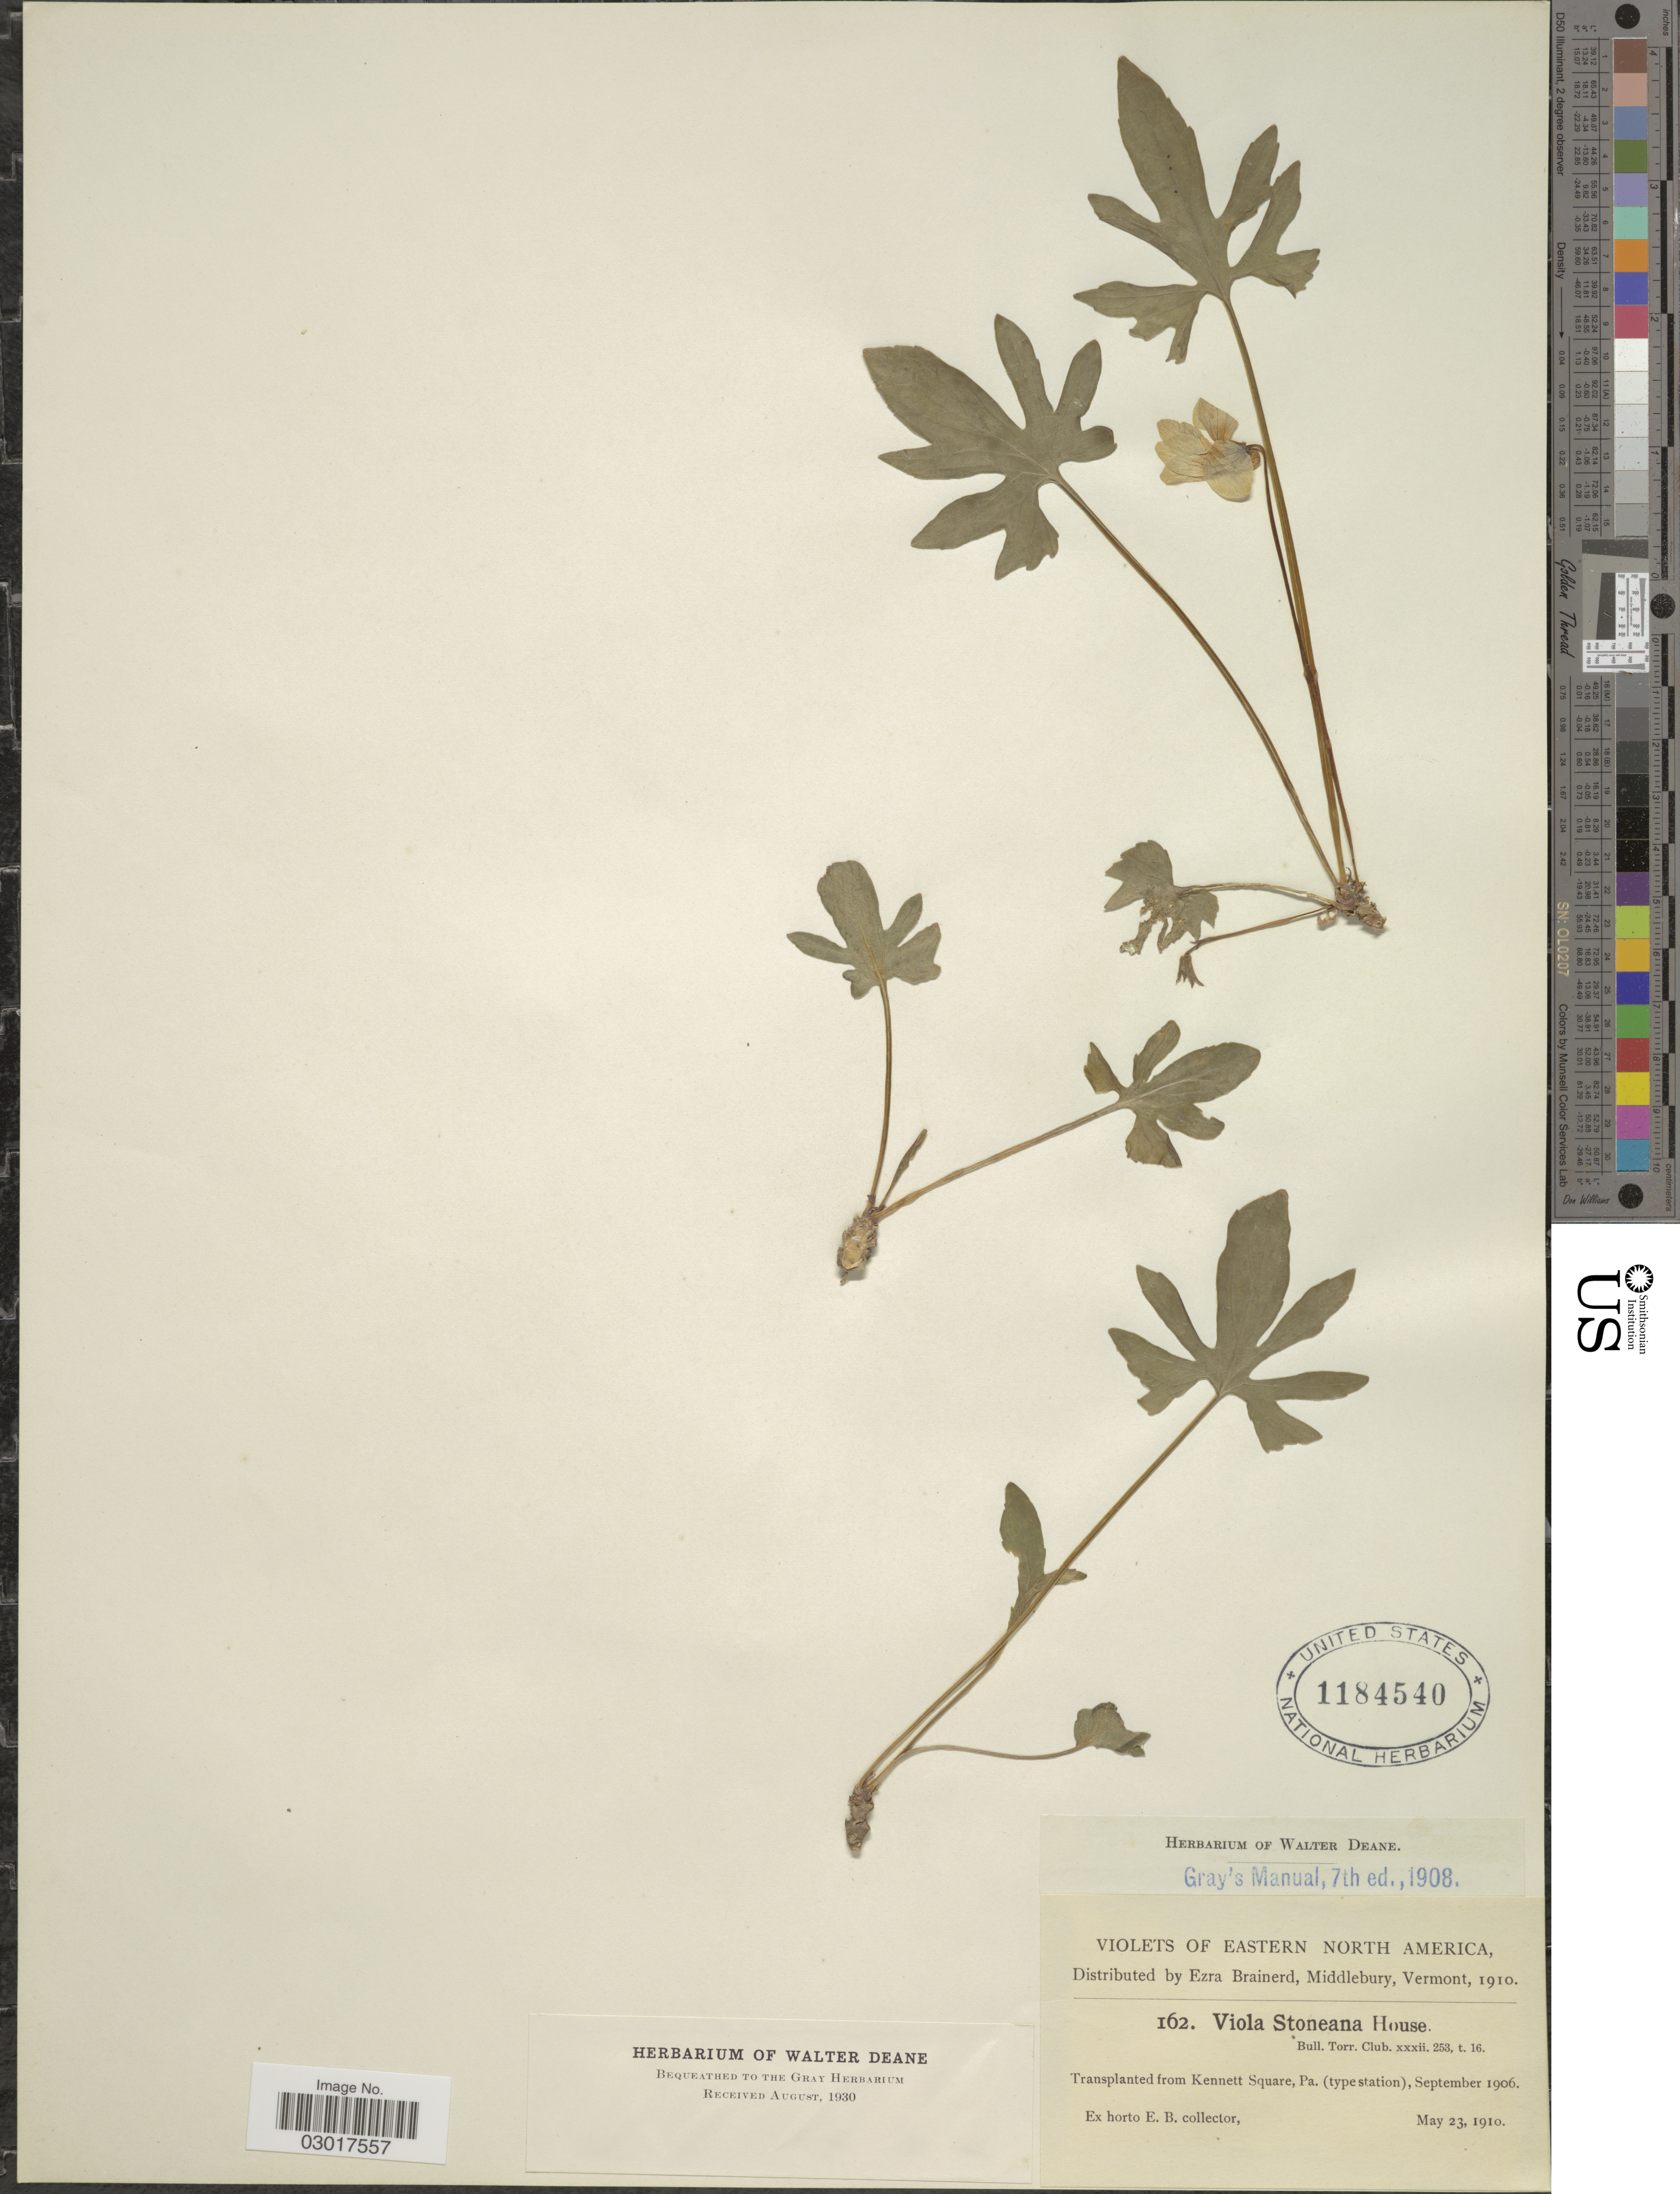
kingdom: Plantae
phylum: Tracheophyta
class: Magnoliopsida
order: Malpighiales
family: Violaceae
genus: Viola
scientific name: Viola triloba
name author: Schwein.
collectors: ex herb. Ezra Brainerd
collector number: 162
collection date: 1910-05-23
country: United States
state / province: Pennsylvania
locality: Eastern North America. Transplanted from Kennett Square, Pa.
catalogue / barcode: US 1184540